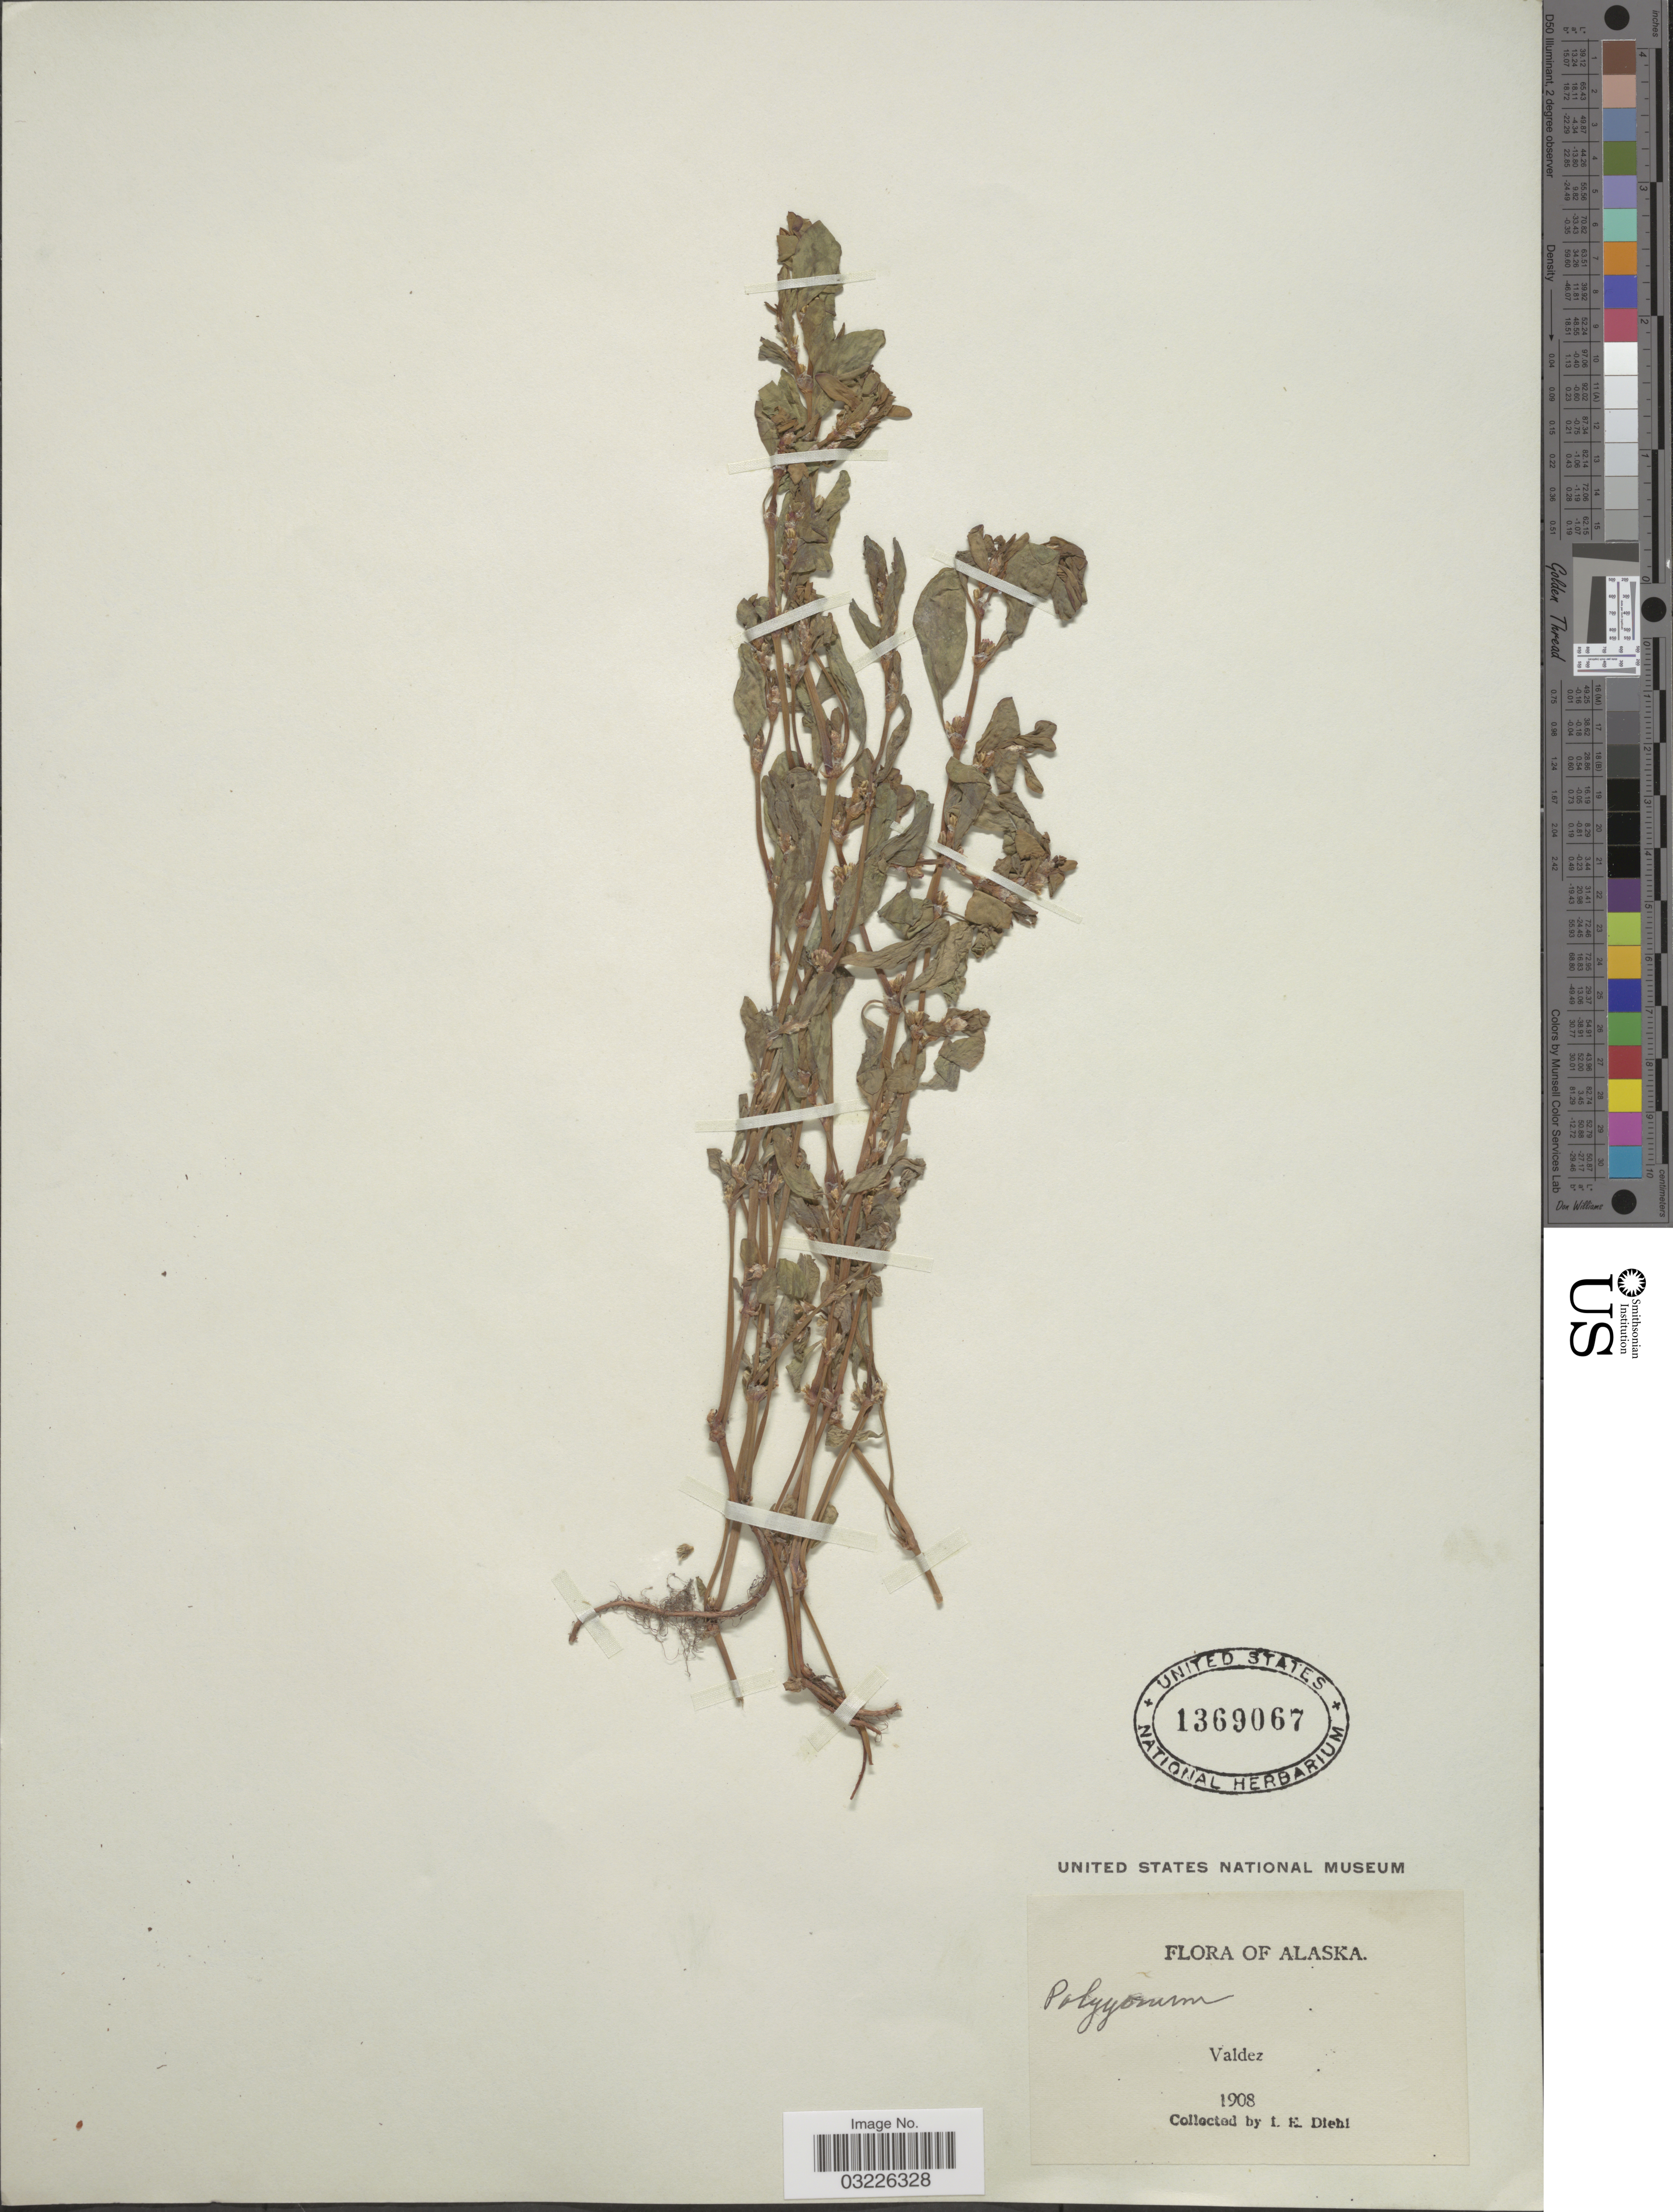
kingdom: Plantae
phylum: Tracheophyta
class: Magnoliopsida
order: Caryophyllales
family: Polygonaceae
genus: Polygonum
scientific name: Polygonum sp.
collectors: I. Diehl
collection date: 1908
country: United States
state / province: Alaska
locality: Valdez.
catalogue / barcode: US 1369067